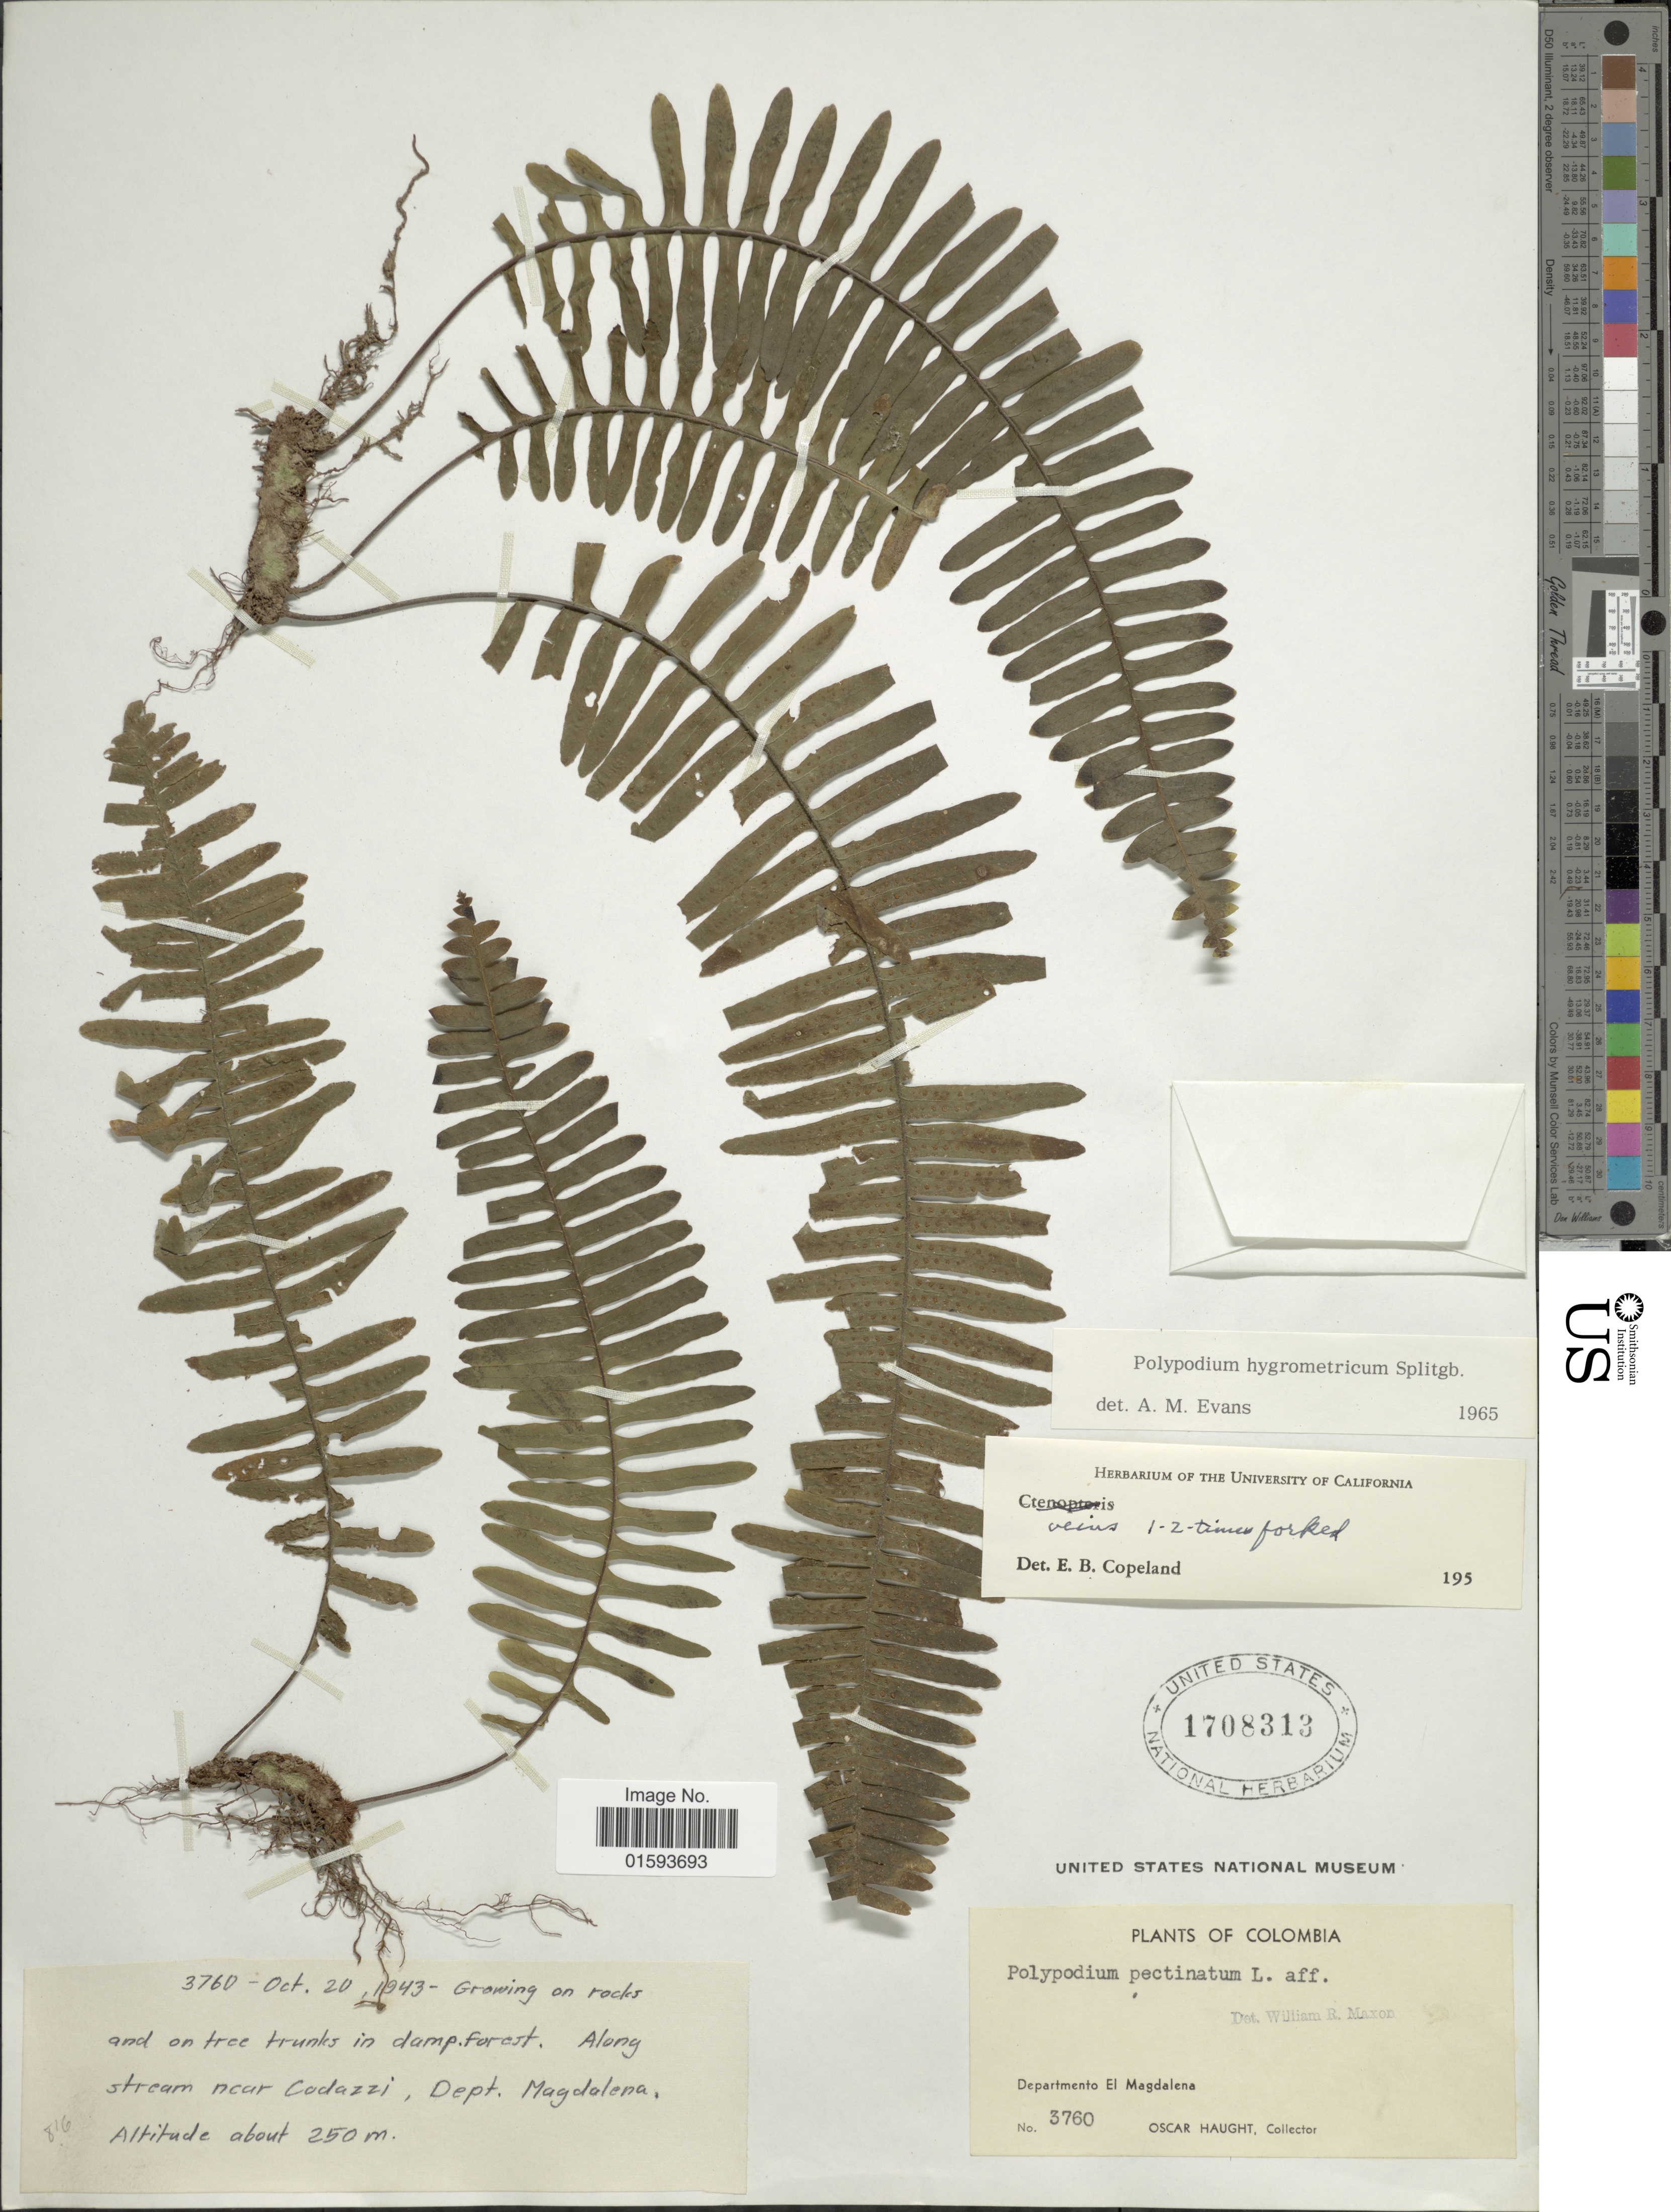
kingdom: Plantae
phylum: Tracheophyta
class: Polypodiopsida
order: Polypodiales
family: Polypodiaceae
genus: Pecluma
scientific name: Pecluma hygrometrica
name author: (Splitg.) M.G. Price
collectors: O. L. Haught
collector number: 3760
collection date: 1943-10-20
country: Colombia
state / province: Magdalena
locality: Departamento El Magdalena, Along stream near Cadazzi, Dept. magdalena.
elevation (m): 250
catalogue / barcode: US 1708313